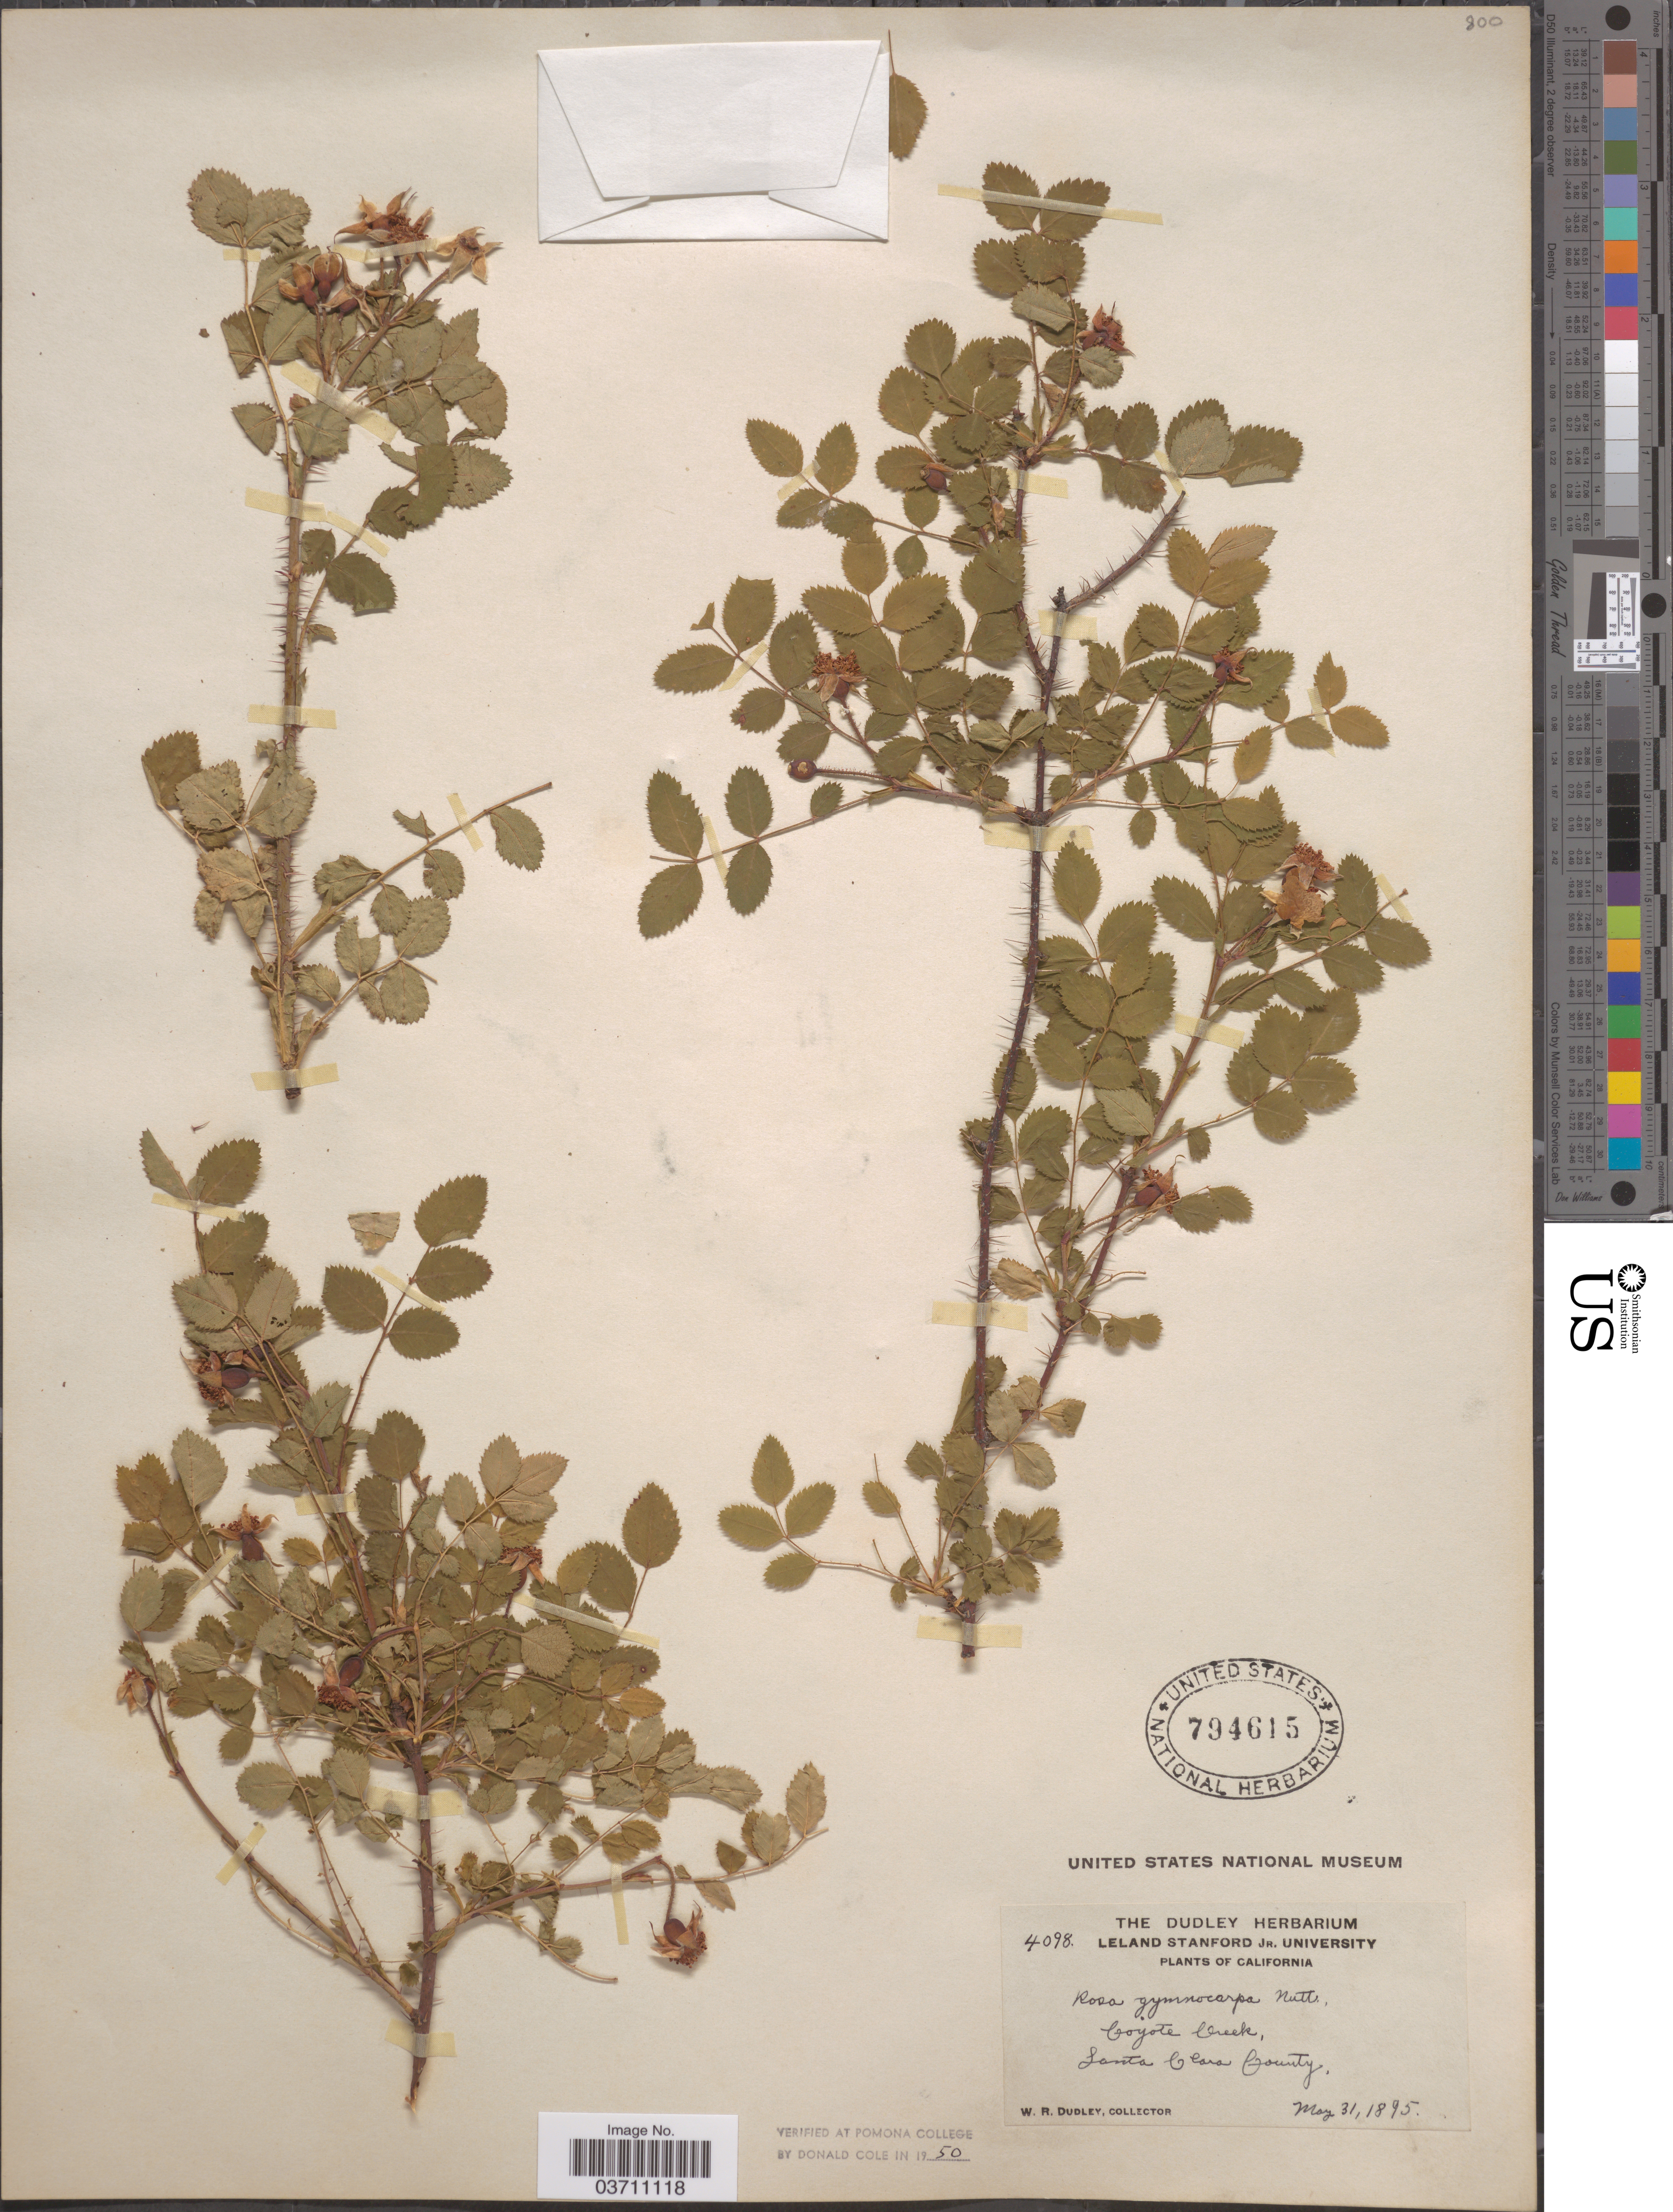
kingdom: Plantae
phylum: Tracheophyta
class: Magnoliopsida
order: Rosales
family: Rosaceae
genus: Rosa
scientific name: Rosa gymnocarpa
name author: Nutt.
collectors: W. Dudley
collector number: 4098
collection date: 1895-05-31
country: United States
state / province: California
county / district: Santa Clara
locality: Coyote Creek, Santa Clara County.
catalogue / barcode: US 794615